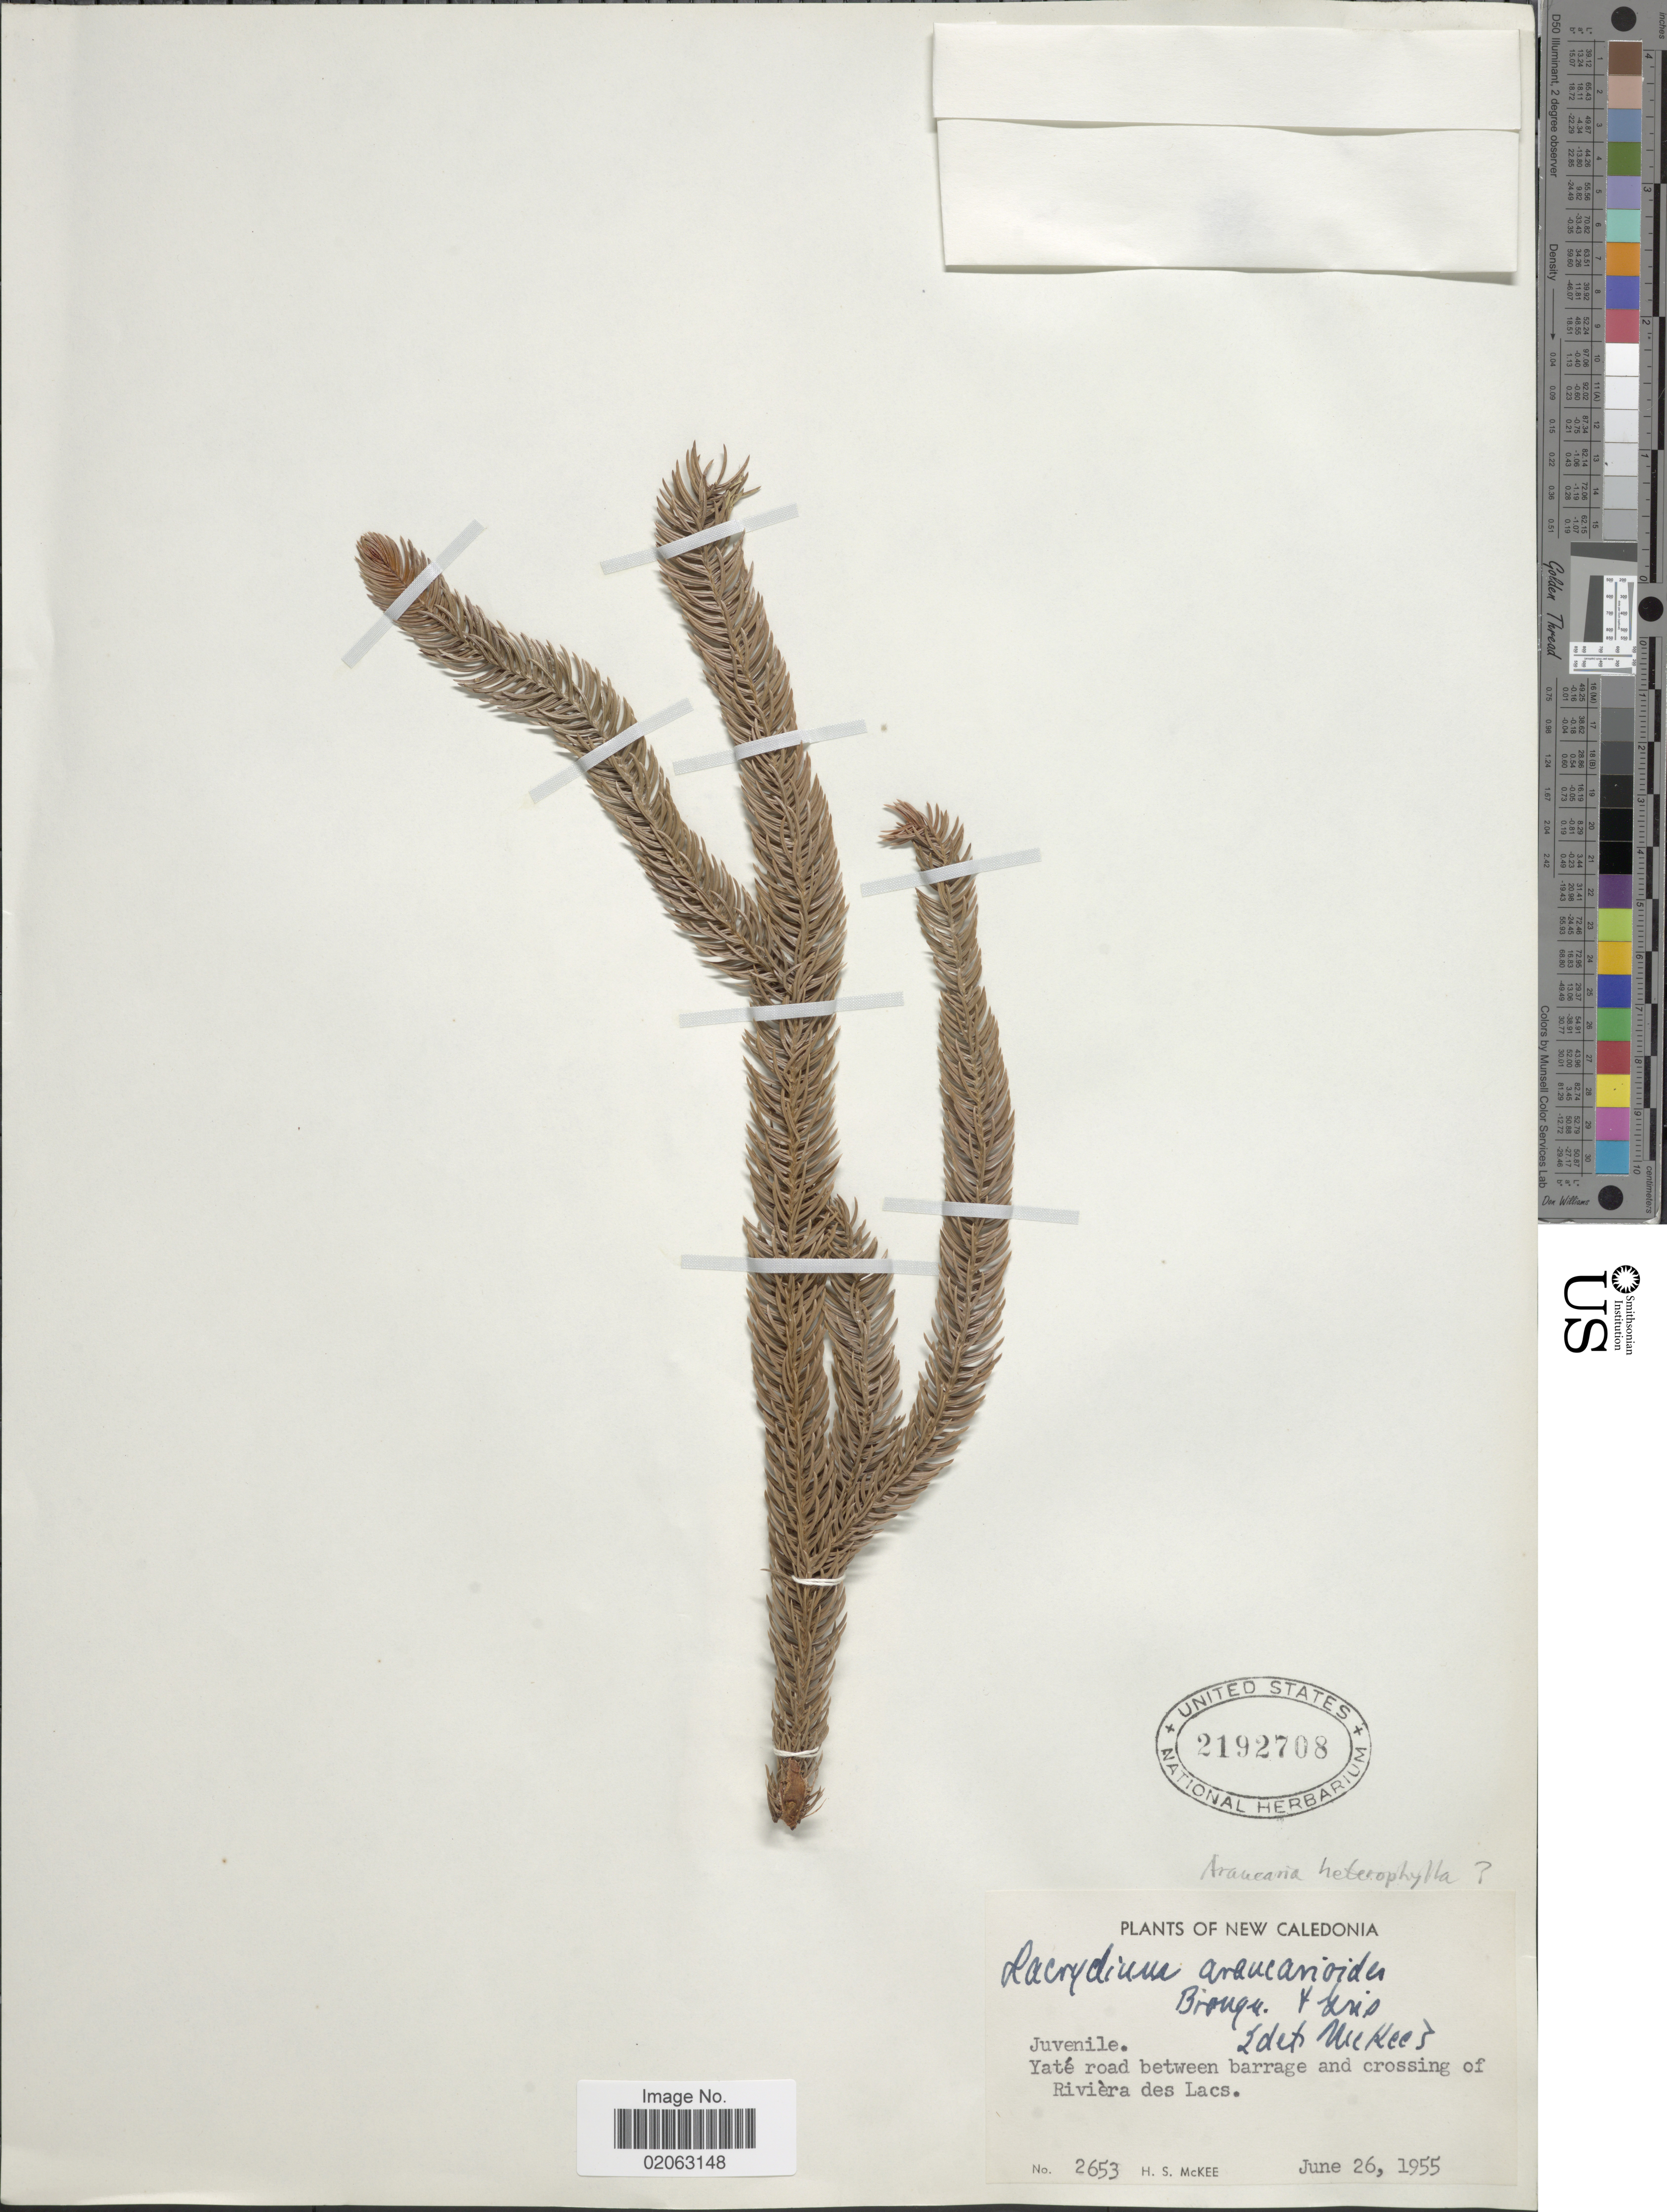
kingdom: Plantae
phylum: Tracheophyta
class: Pinopsida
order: Pinales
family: Araucariaceae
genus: Araucaria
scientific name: Araucaria heterophylla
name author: (Salisb.) Franco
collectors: H. S. McKee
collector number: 2653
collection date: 1955-06-26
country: New Caledonia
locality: Yate road between barrage and crossing of Riviera des Lacs.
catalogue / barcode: US 2192708